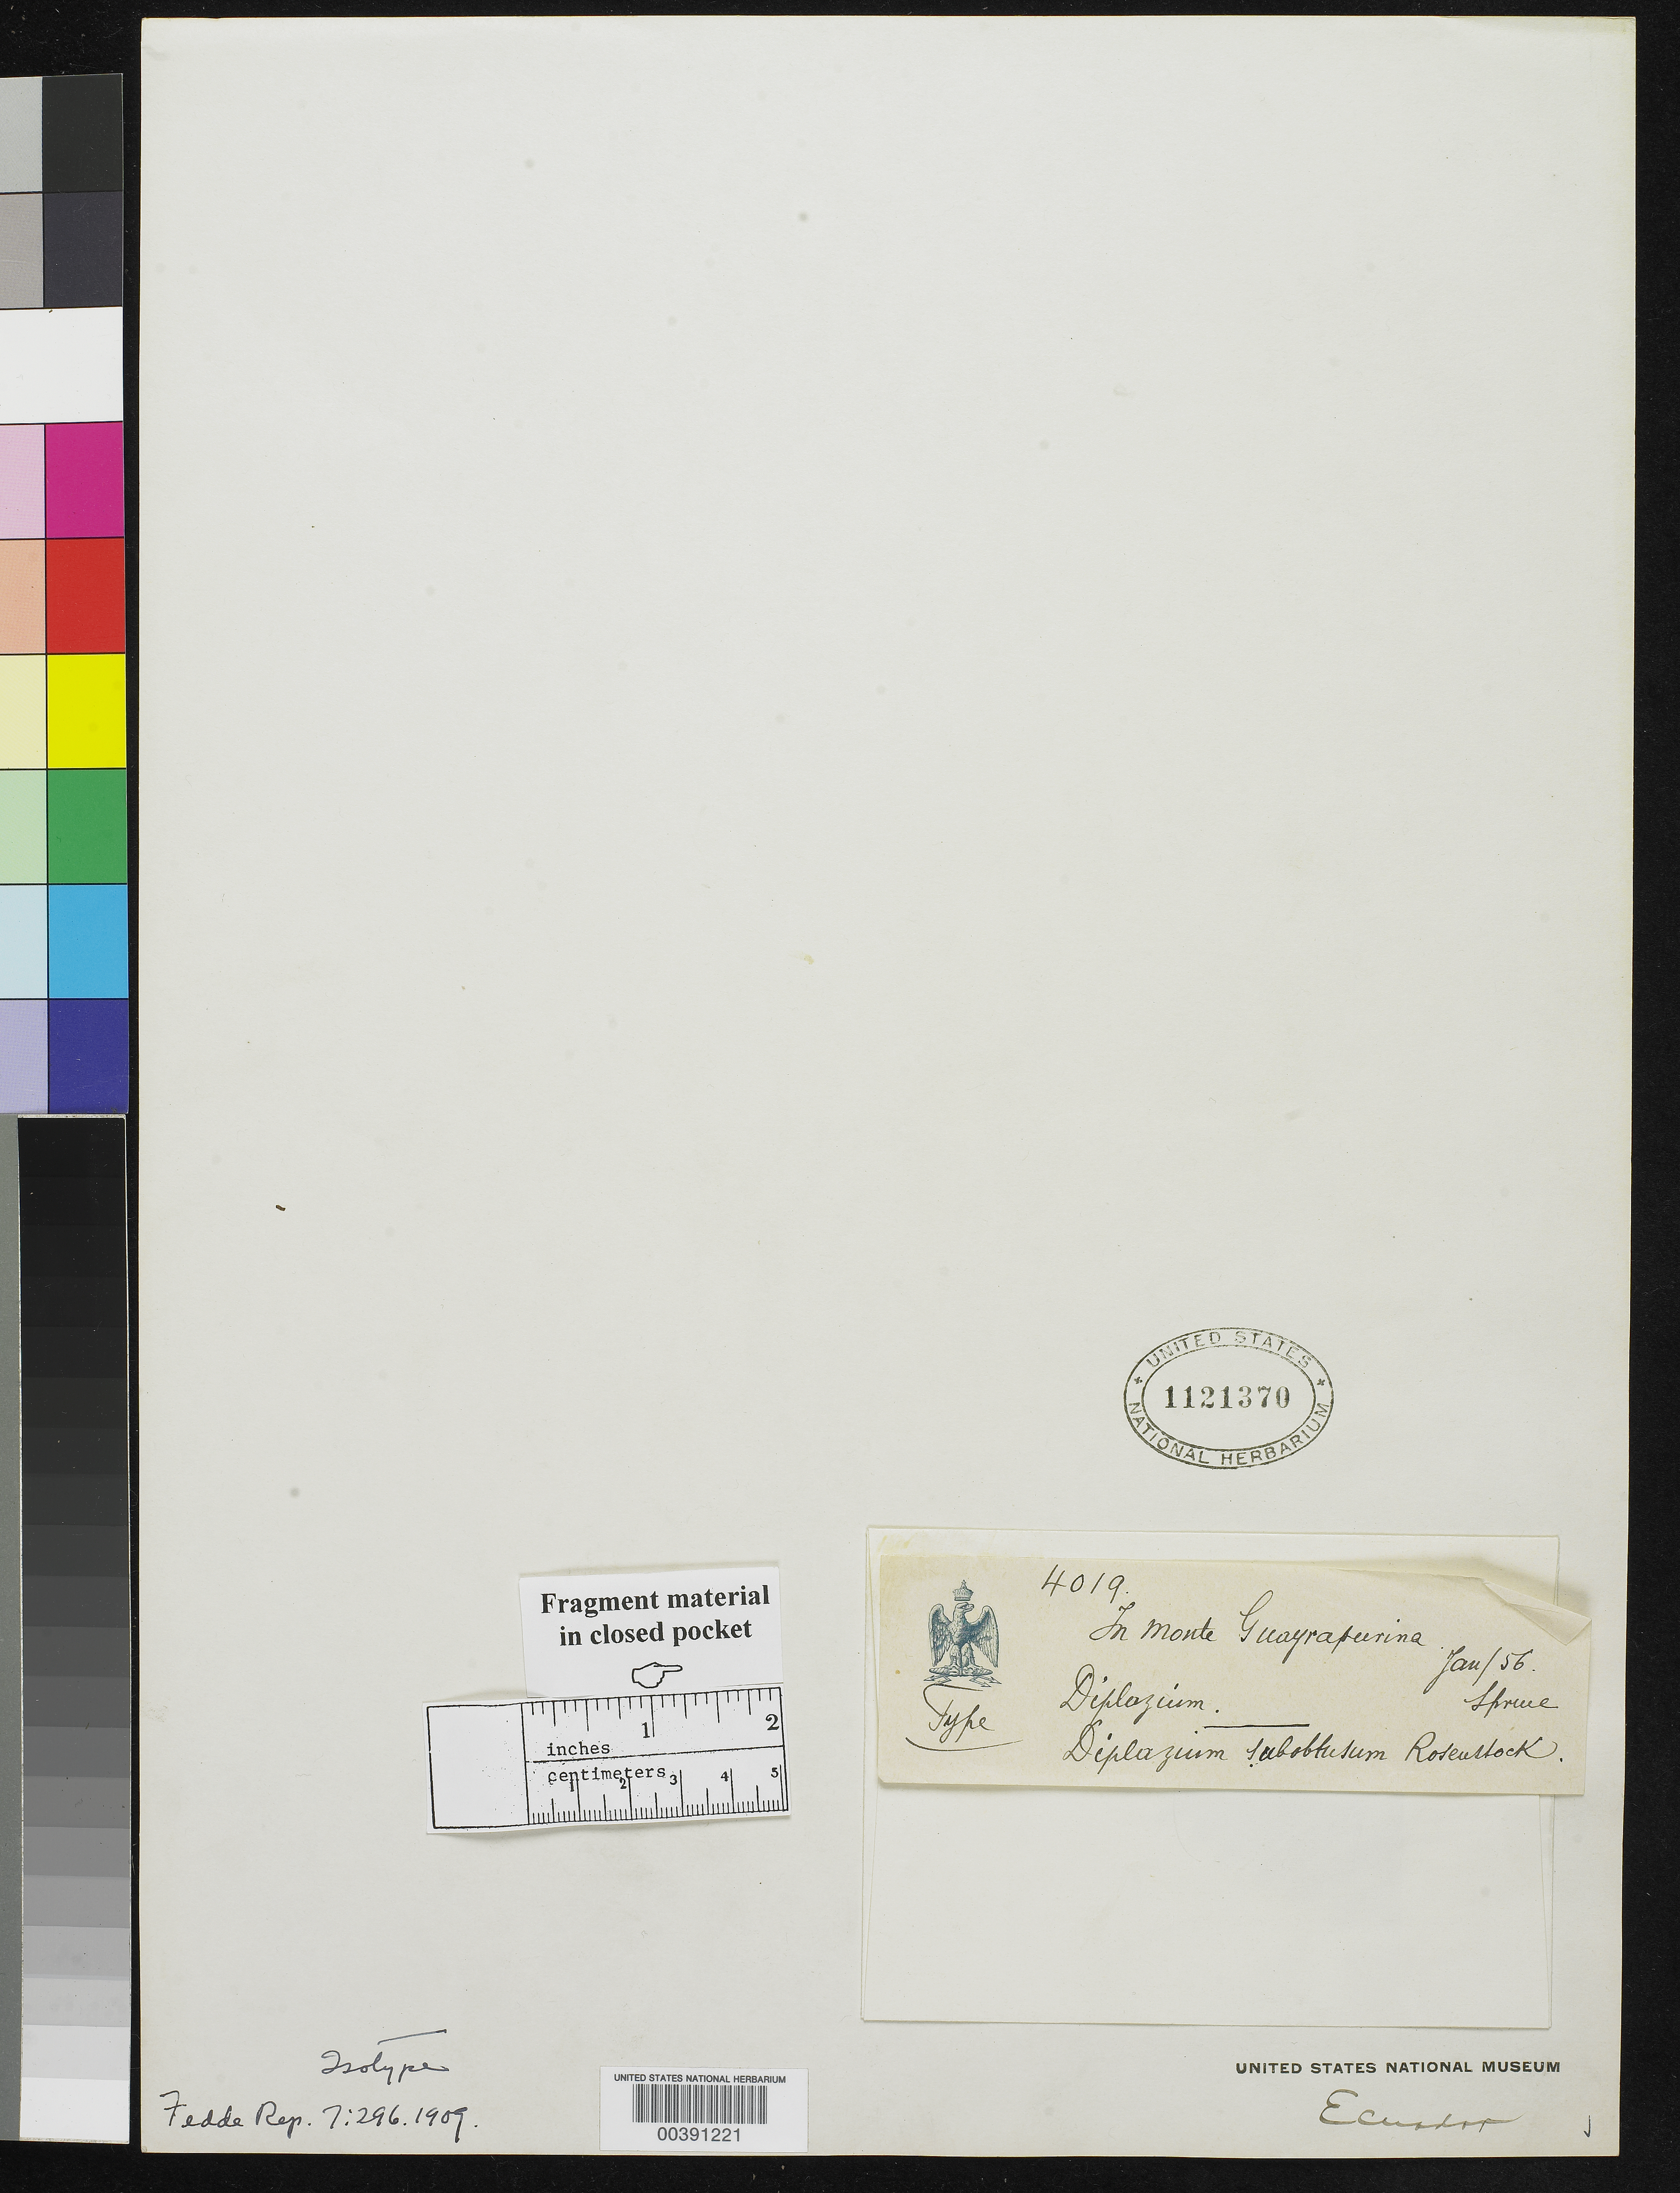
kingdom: Plantae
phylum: Tracheophyta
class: Polypodiopsida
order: Polypodiales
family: Athyriaceae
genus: Diplazium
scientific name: Diplazium subobtusum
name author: Rosenst.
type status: Isotype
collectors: R. Spruce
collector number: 4019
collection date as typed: Jan 1856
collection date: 1856-01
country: Ecuador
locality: In Monte Guayrapurina.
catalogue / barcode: US 1121370